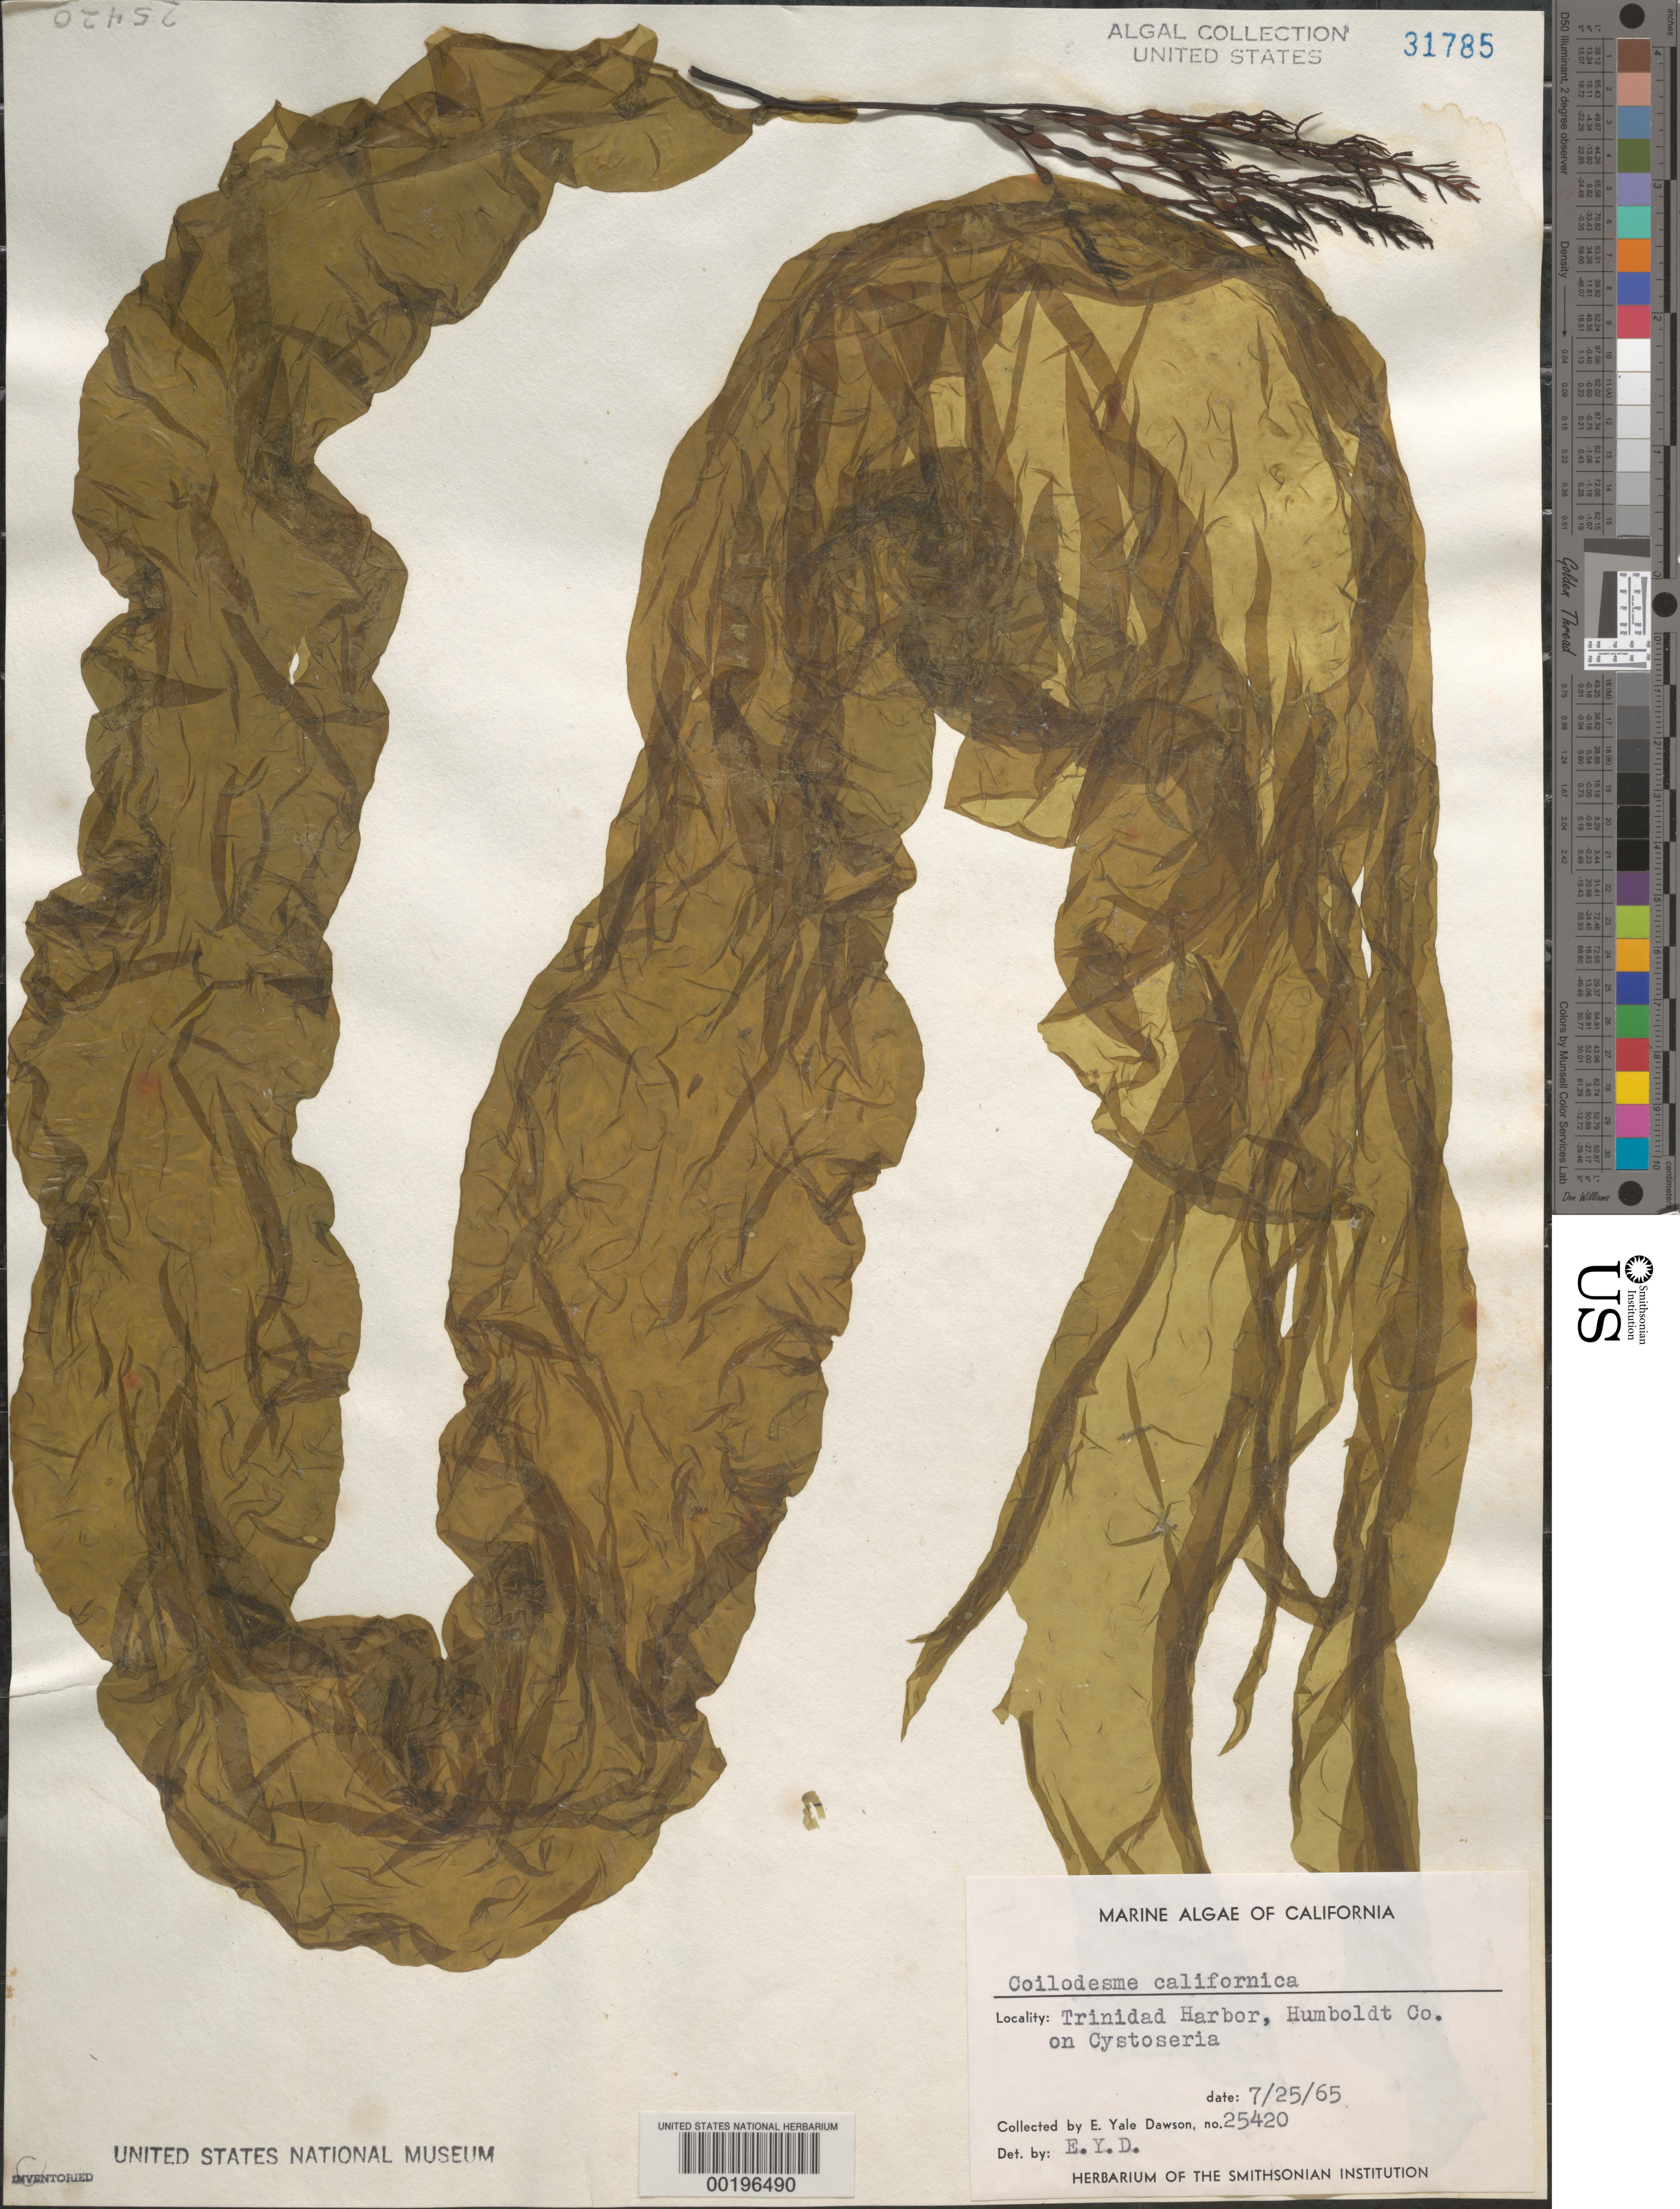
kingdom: Chromista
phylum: Ochrophyta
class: Phaeophyceae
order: Ectocarpales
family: Chordariaceae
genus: Coilodesme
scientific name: Coilodesme californica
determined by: Dawson, E. Y.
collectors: E. Y. Dawson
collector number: EYD 25420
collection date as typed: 25 Jul 1965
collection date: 1965-07-25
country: United States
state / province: California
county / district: Humboldt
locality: Trinidad Harbor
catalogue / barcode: US 31785